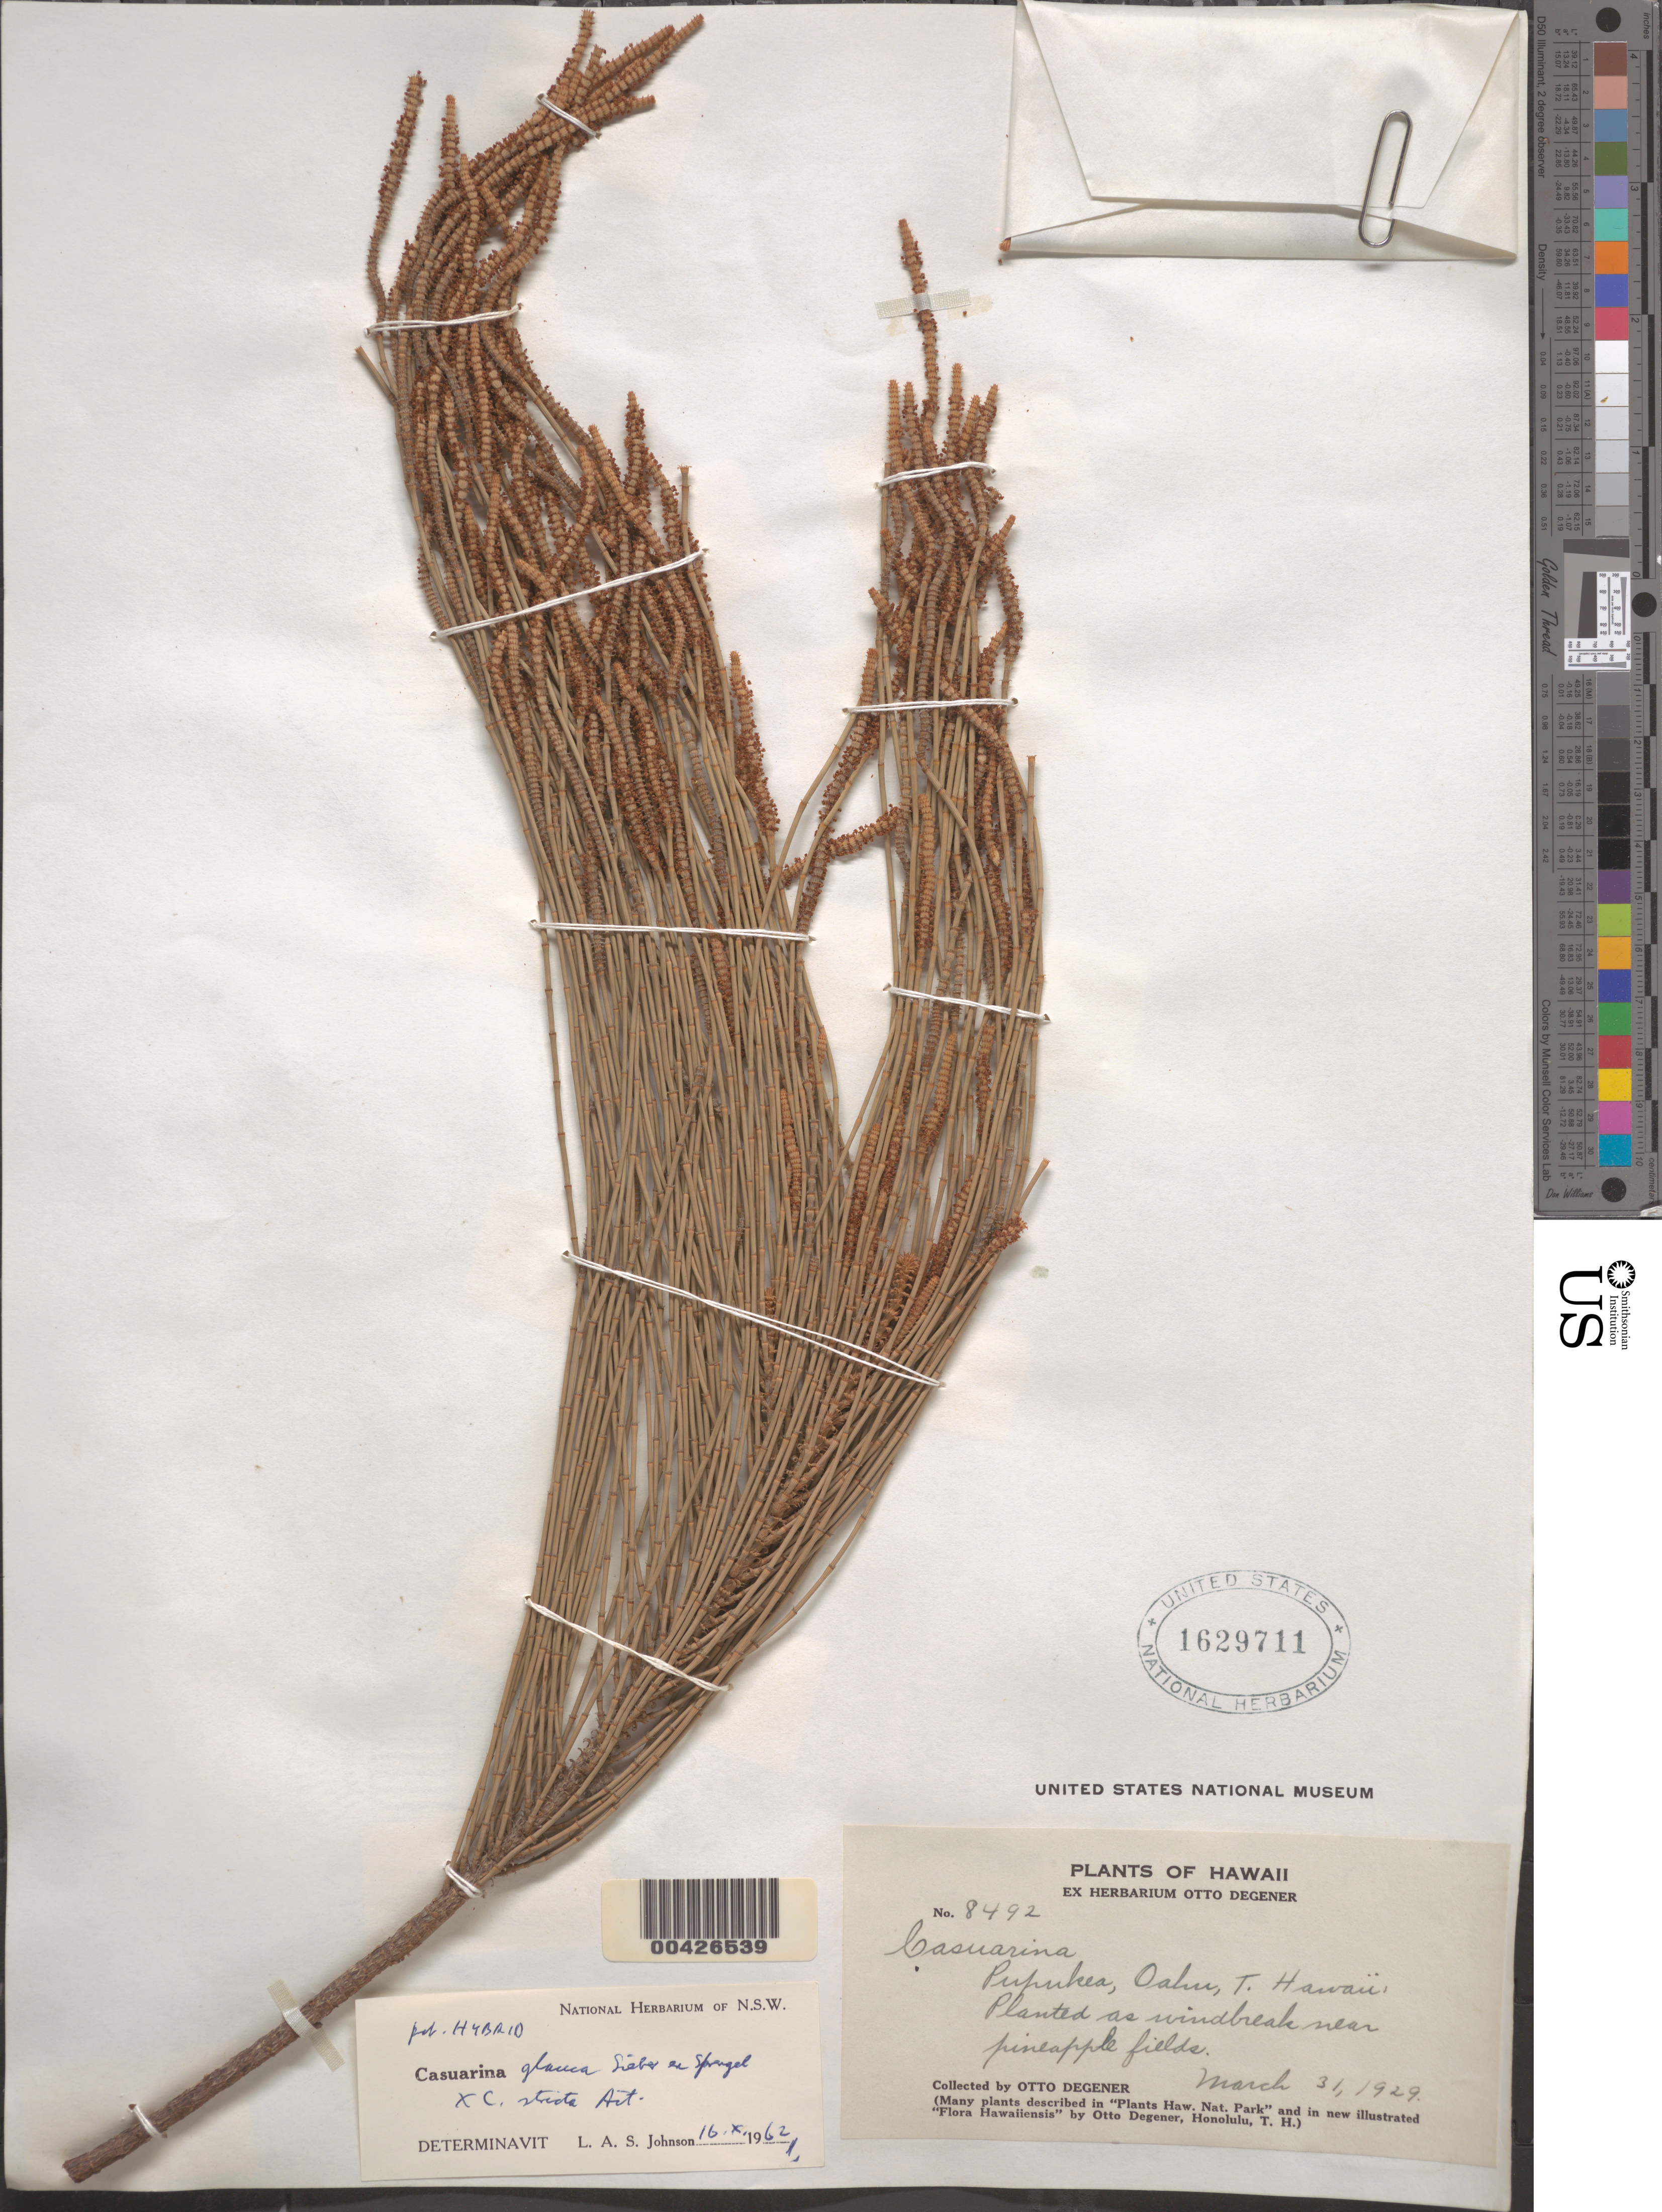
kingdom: Plantae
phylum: Tracheophyta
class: Magnoliopsida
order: Fagales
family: Casuarinaceae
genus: Casuarina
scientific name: Casuarina glauca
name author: Sieber ex Spreng.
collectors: O. Degener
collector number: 8492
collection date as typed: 31 Mar 1929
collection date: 1929-03-31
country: United States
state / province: Hawaii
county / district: Honolulu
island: Oahu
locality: Pupukea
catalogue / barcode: US 1629711